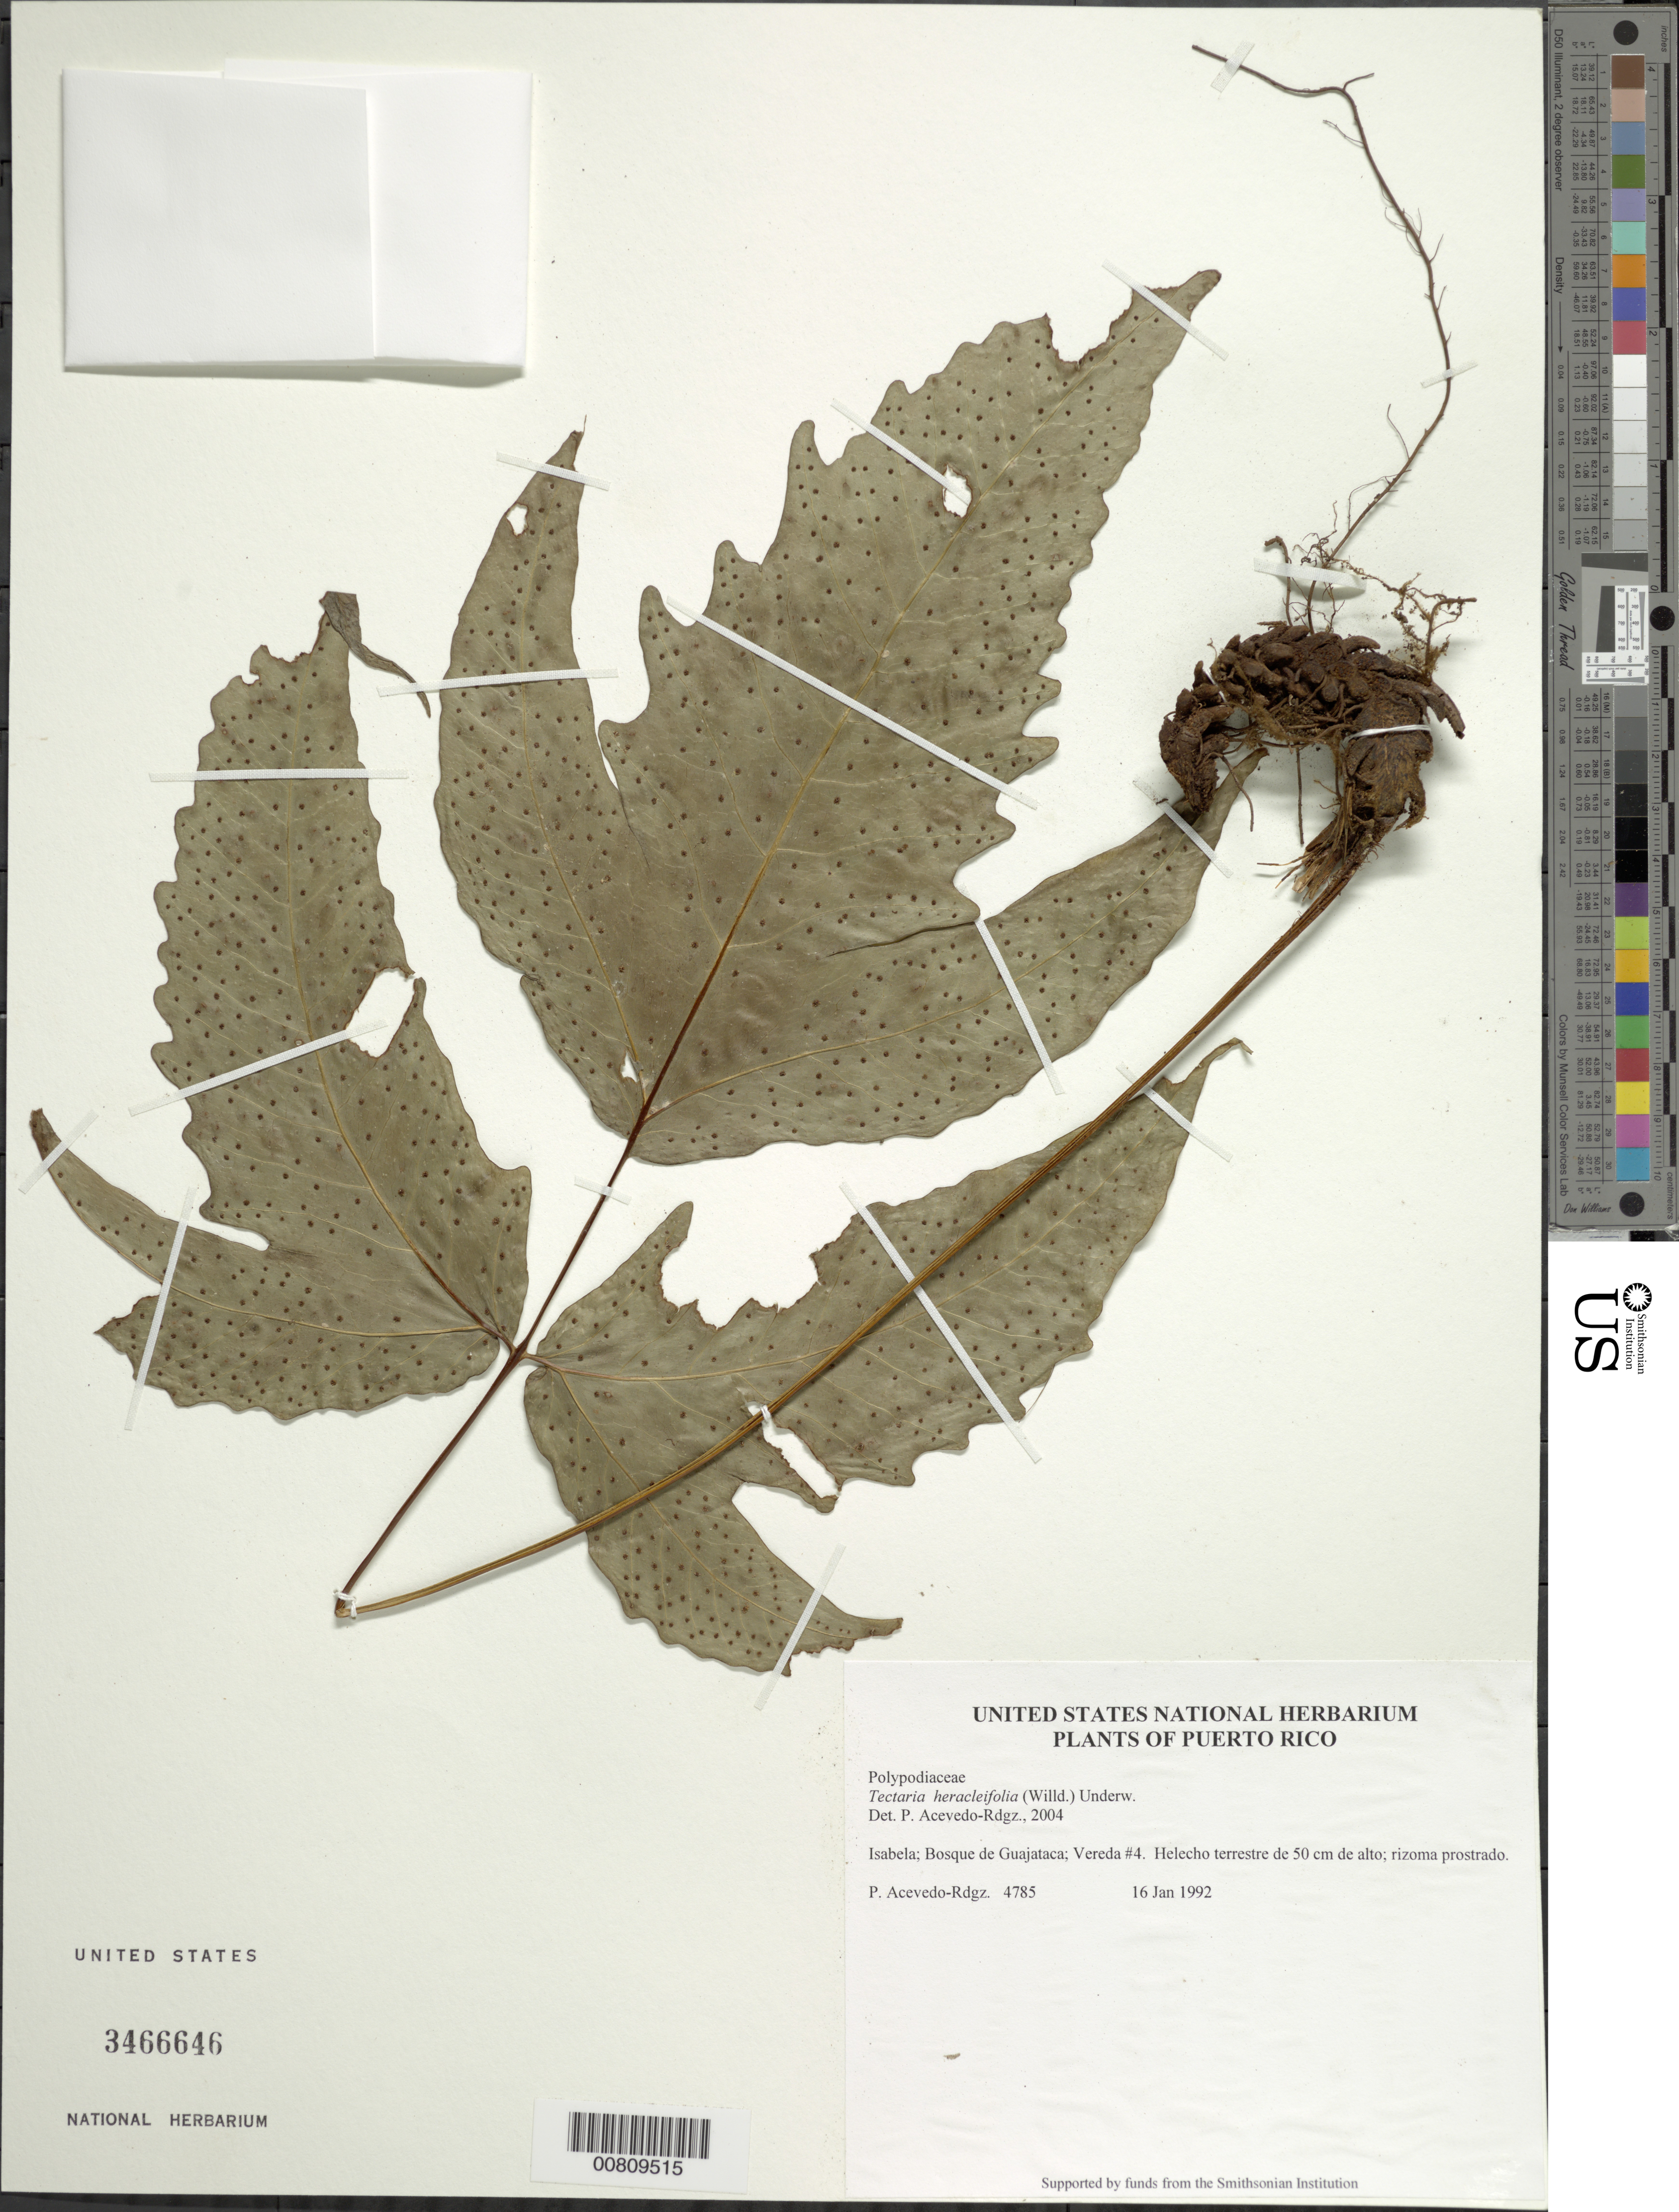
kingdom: Plantae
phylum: Tracheophyta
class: Polypodiopsida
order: Polypodiales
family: Tectariaceae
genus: Tectaria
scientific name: Tectaria heracleifolia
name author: (Willd.) Underw.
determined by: Acevedo-Rodríguez, P., (BOT), Smithsonian Institution - National Museum of Natural History (UNITED STATES)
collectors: P. Acevedo-Rodr.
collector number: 4785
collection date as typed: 16 Jan 1992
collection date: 1992-01-16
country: Puerto Rico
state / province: Isabela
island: Puerto Rico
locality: Isabela; Bosque de Guajataca; Vereda #4.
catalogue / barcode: US 3466646